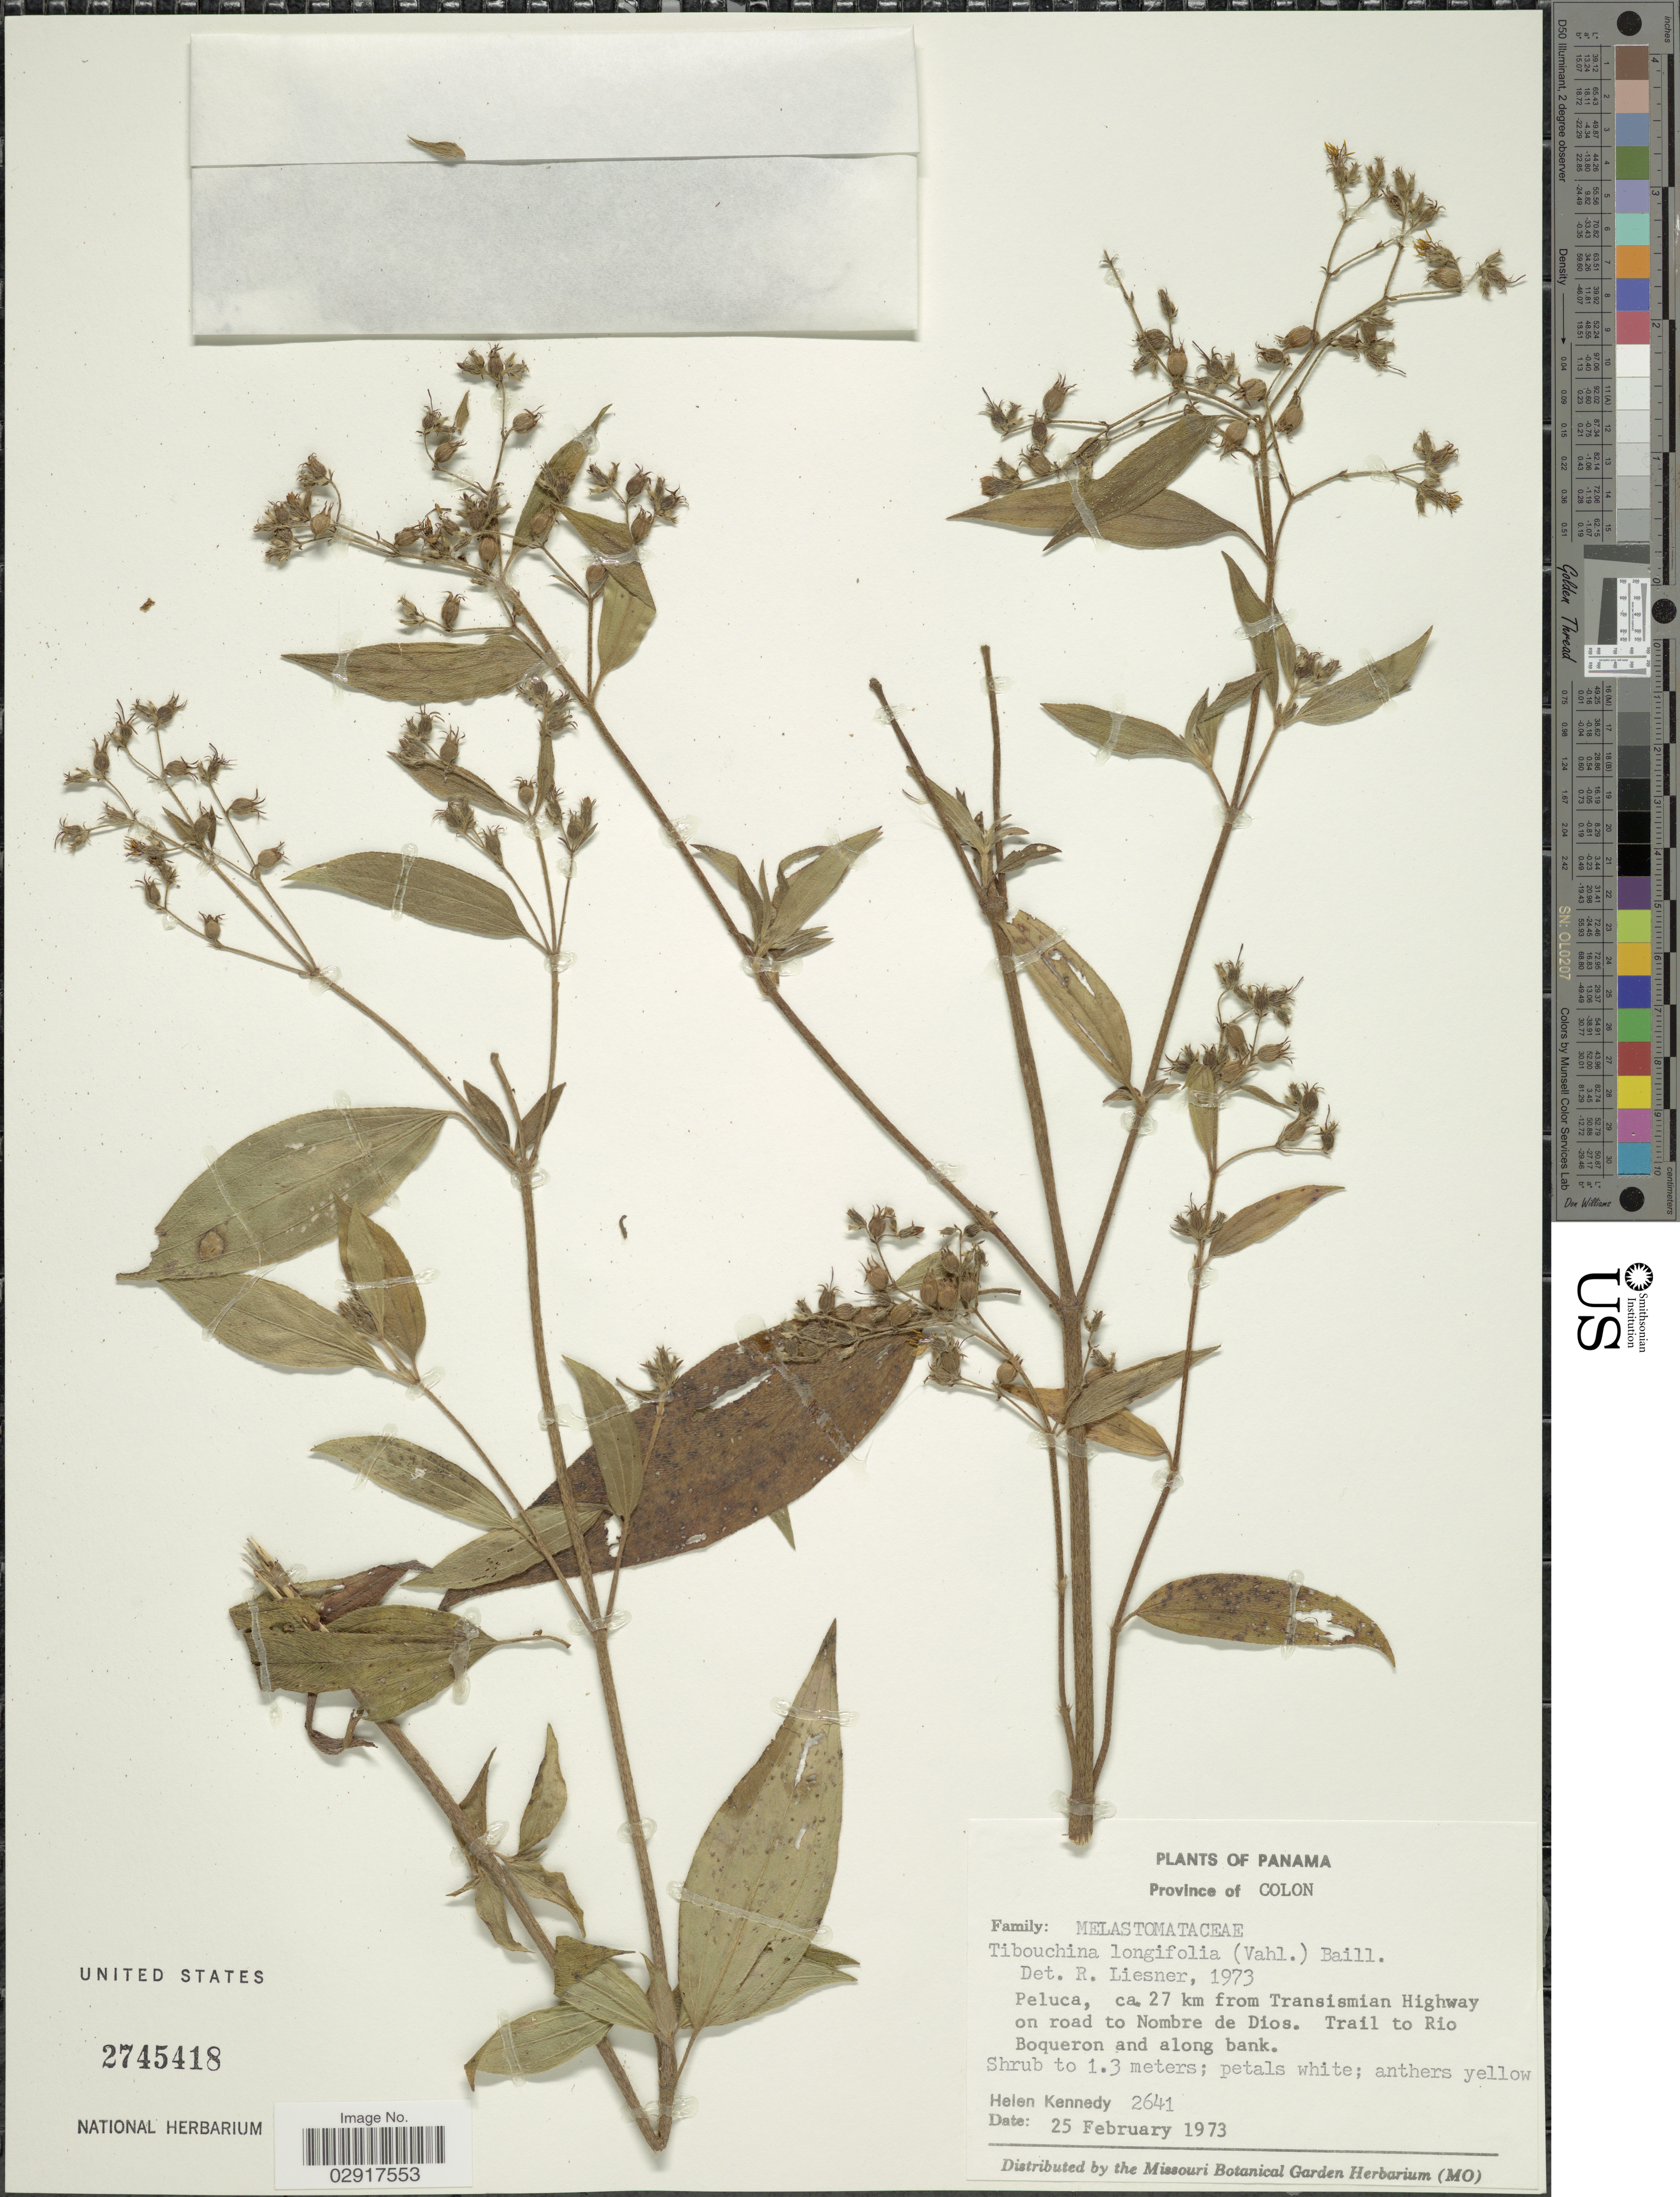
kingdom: Plantae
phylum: Tracheophyta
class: Magnoliopsida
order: Myrtales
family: Melastomataceae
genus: Chaetogastra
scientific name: Chaetogastra longifolia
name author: (Vahl) DC.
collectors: H. Kennedy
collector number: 2641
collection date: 1973-02-25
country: Panama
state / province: Colón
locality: Province of Colon. Peluca, ca. 27 km from Transismian Highway on road to Nombre de Dios. Trail to Rio Boqueron and along bank.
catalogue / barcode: US 2745418